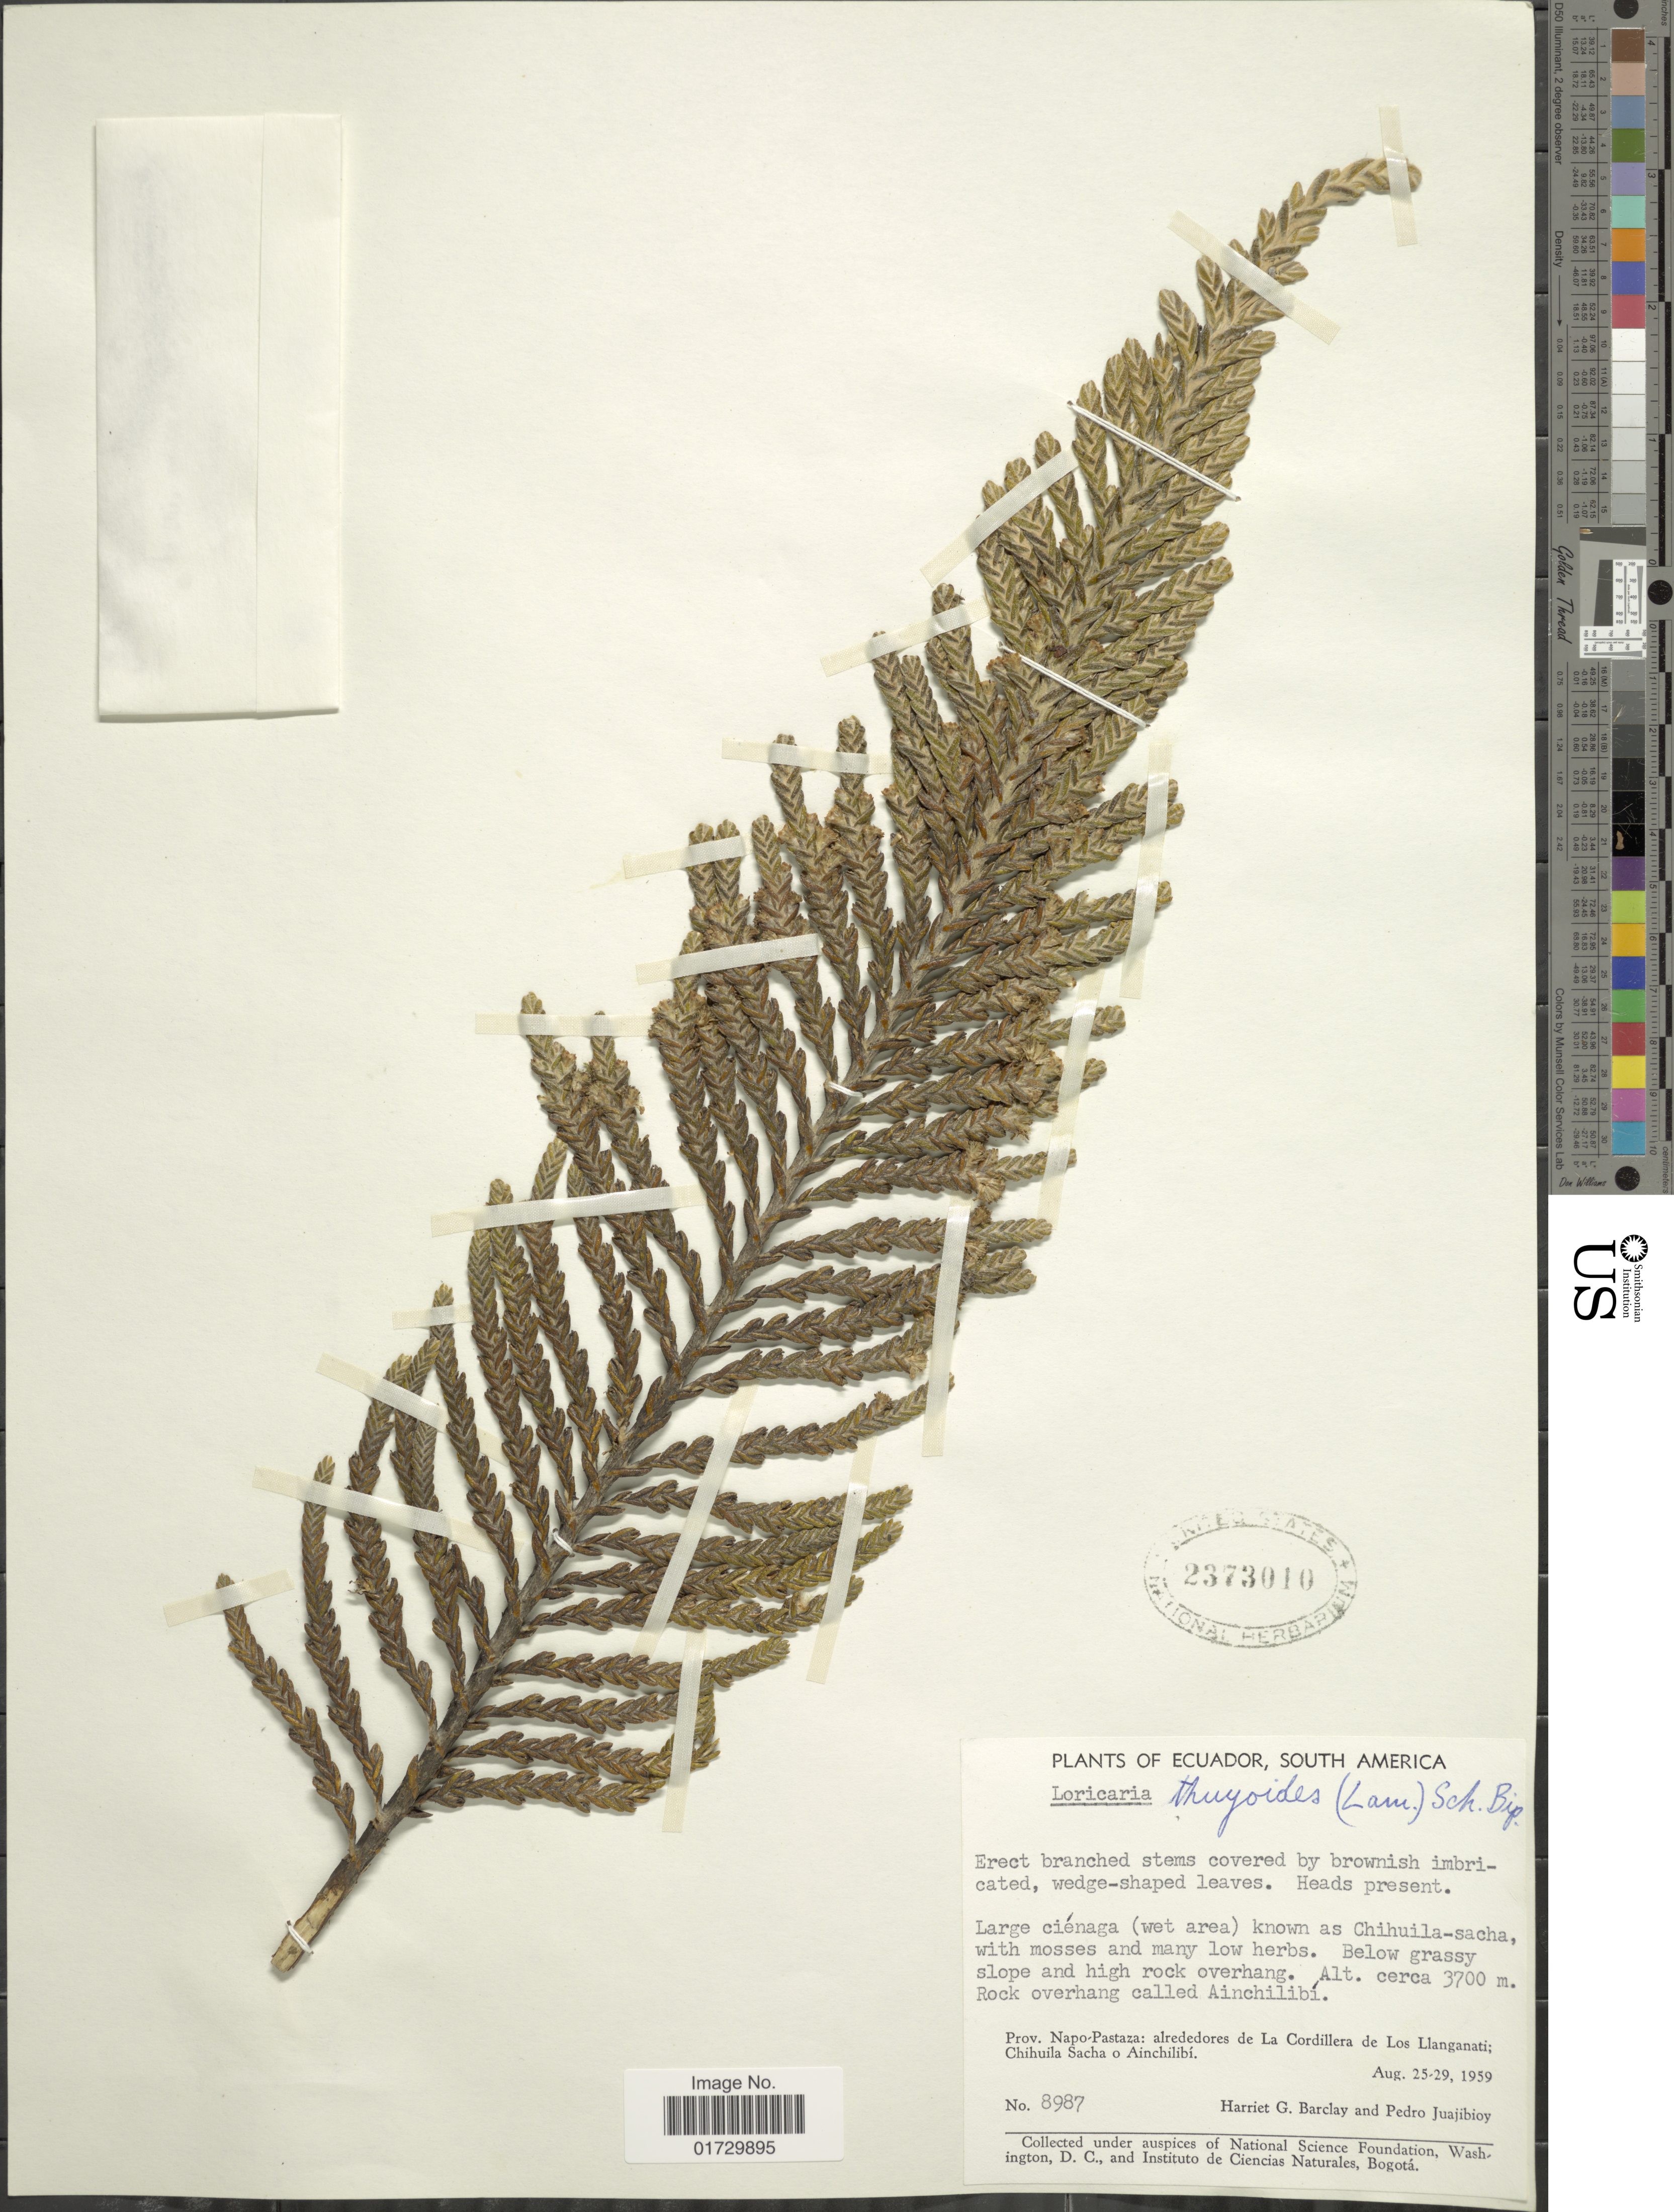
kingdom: Plantae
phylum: Tracheophyta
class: Magnoliopsida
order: Asterales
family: Asteraceae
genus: Loricaria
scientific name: Loricaria thuyoides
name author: (Lam.) Sch. Bip.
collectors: H. G. Barclay & P. Juajibioy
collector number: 8987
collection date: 1959-08-25/1959-08-29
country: Ecuador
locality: Prov. Napo-Pastaza: alrededores de La Cordillera de Los Llanganati; Chihuila Sacha o Ainchilibi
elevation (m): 3700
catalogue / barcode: US 2373010